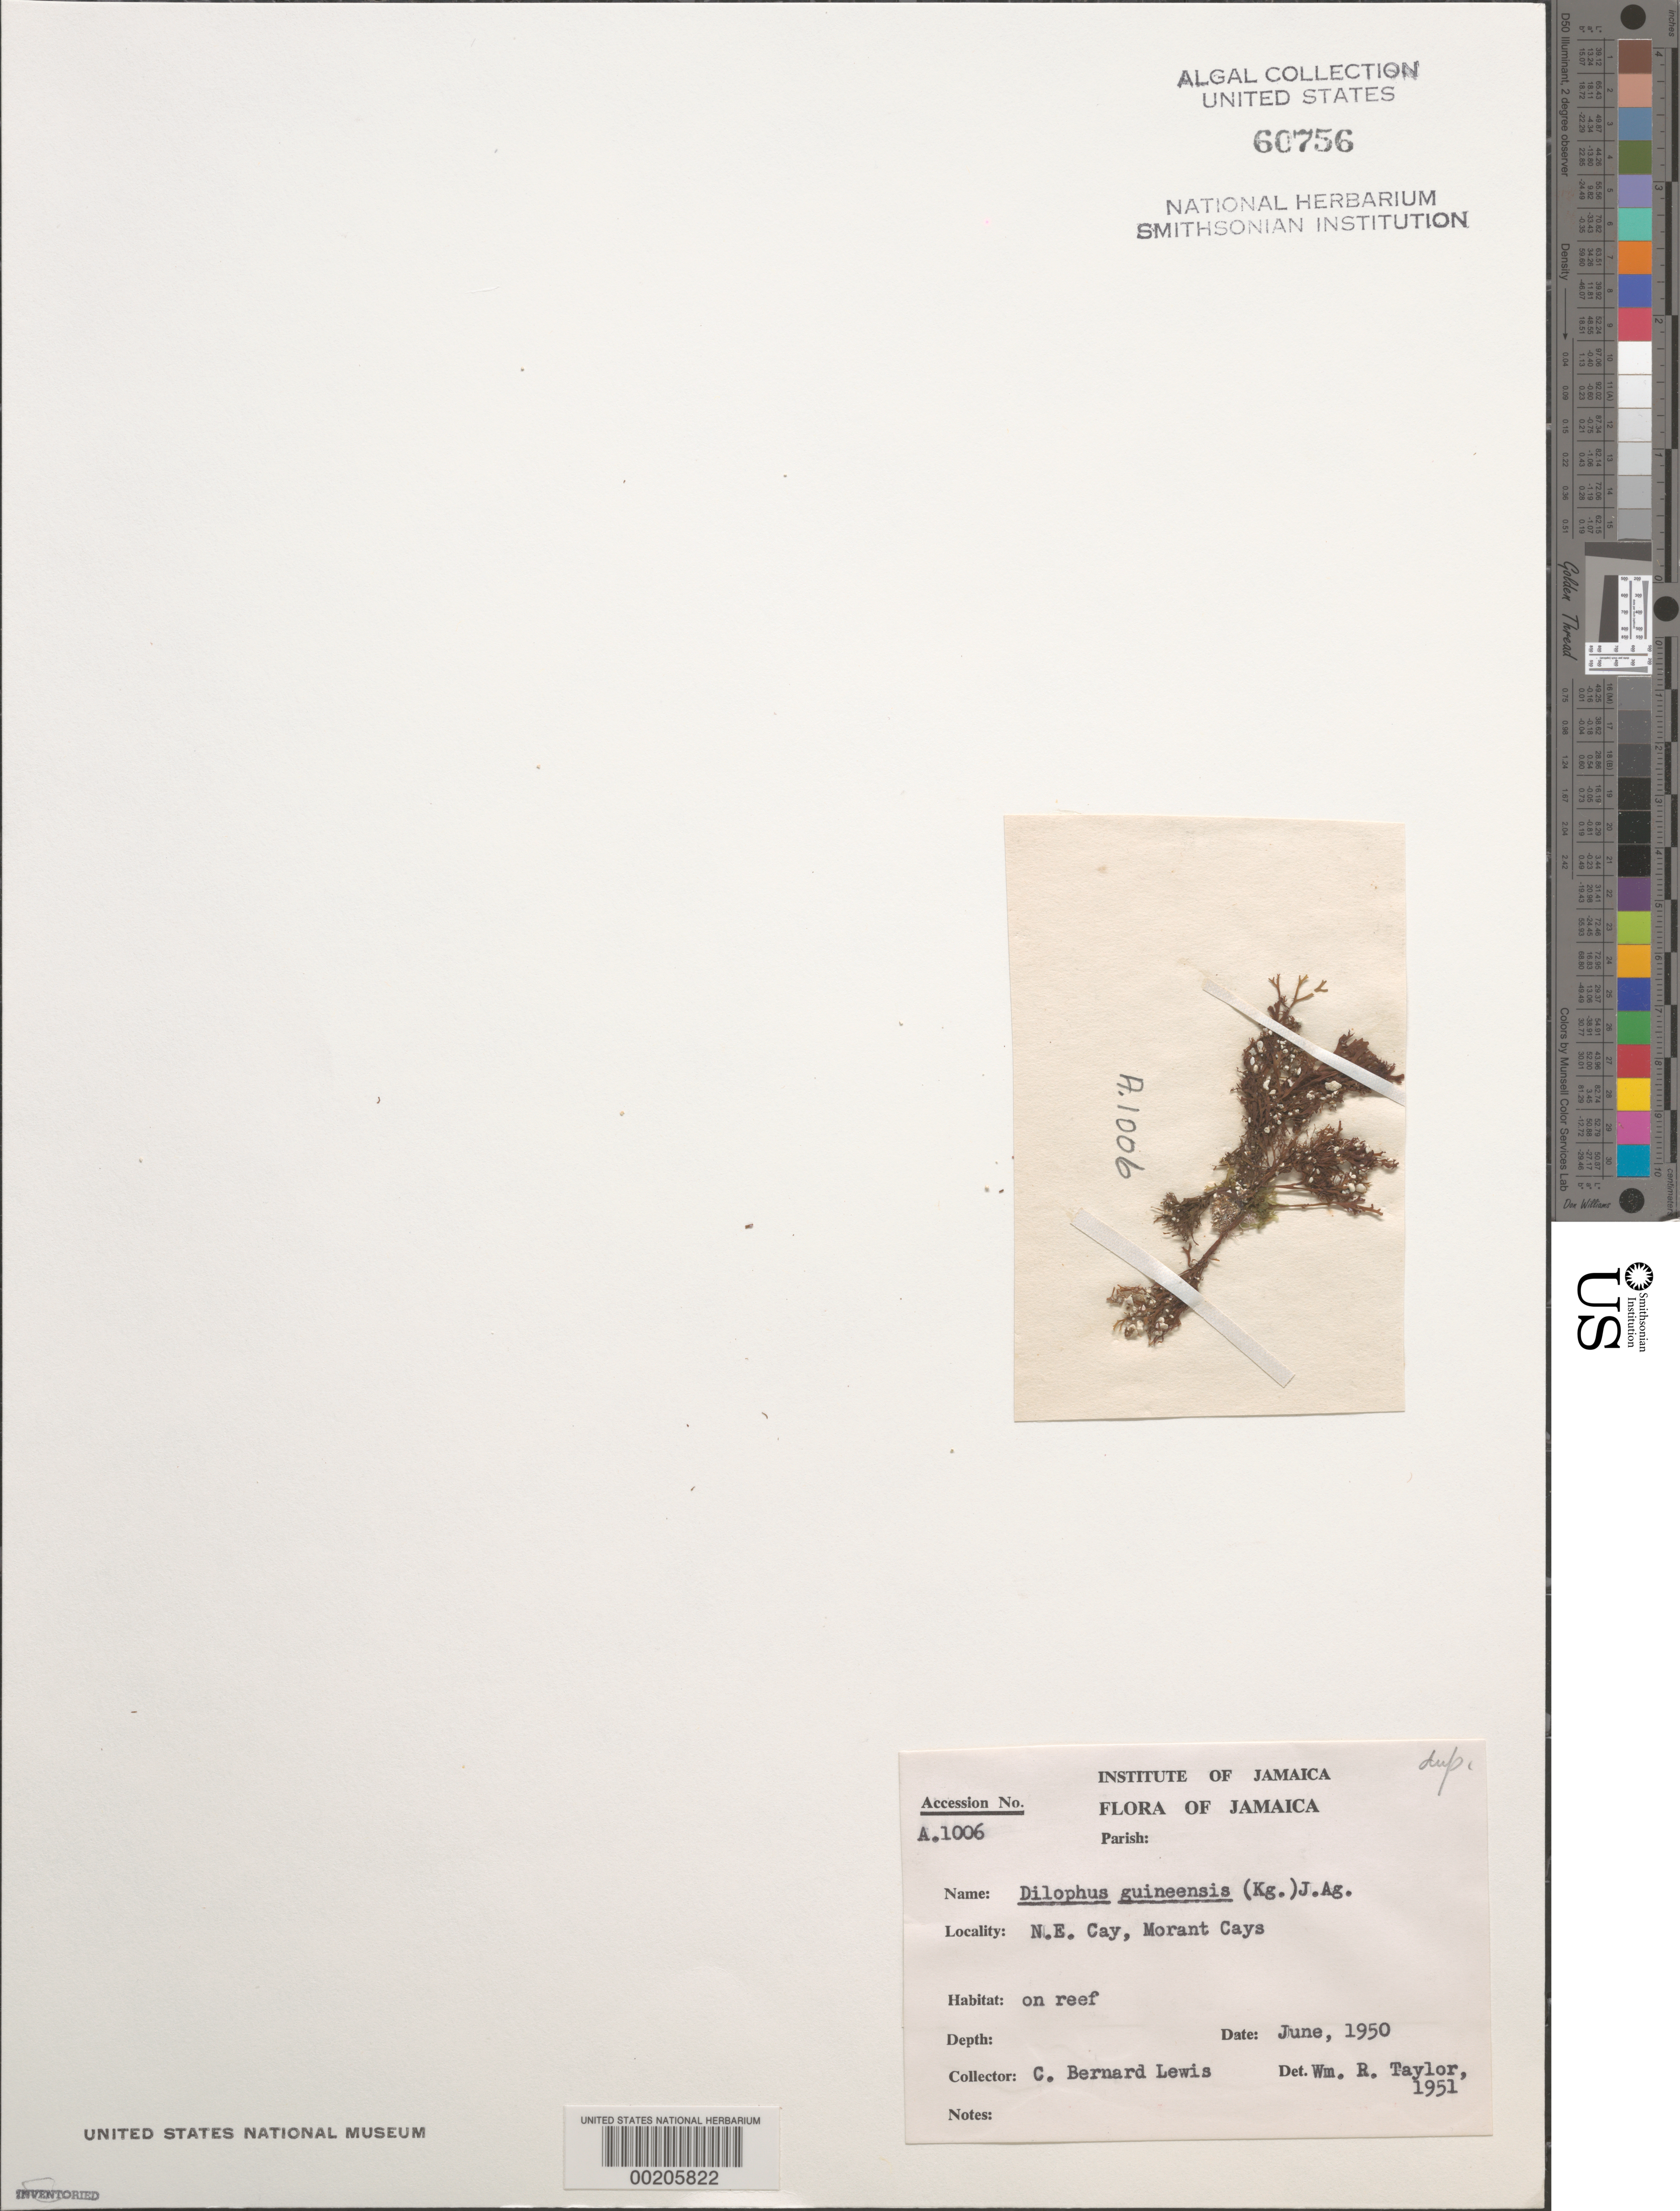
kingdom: Chromista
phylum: Ochrophyta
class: Phaeophyceae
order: Dictyotales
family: Dictyotaceae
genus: Dictyota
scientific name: Dictyota guineensis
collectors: C. B. Lewis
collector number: A.1006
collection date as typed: June 1950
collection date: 1950-06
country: Jamaica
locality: Morant Cays, NE cay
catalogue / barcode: US 60756